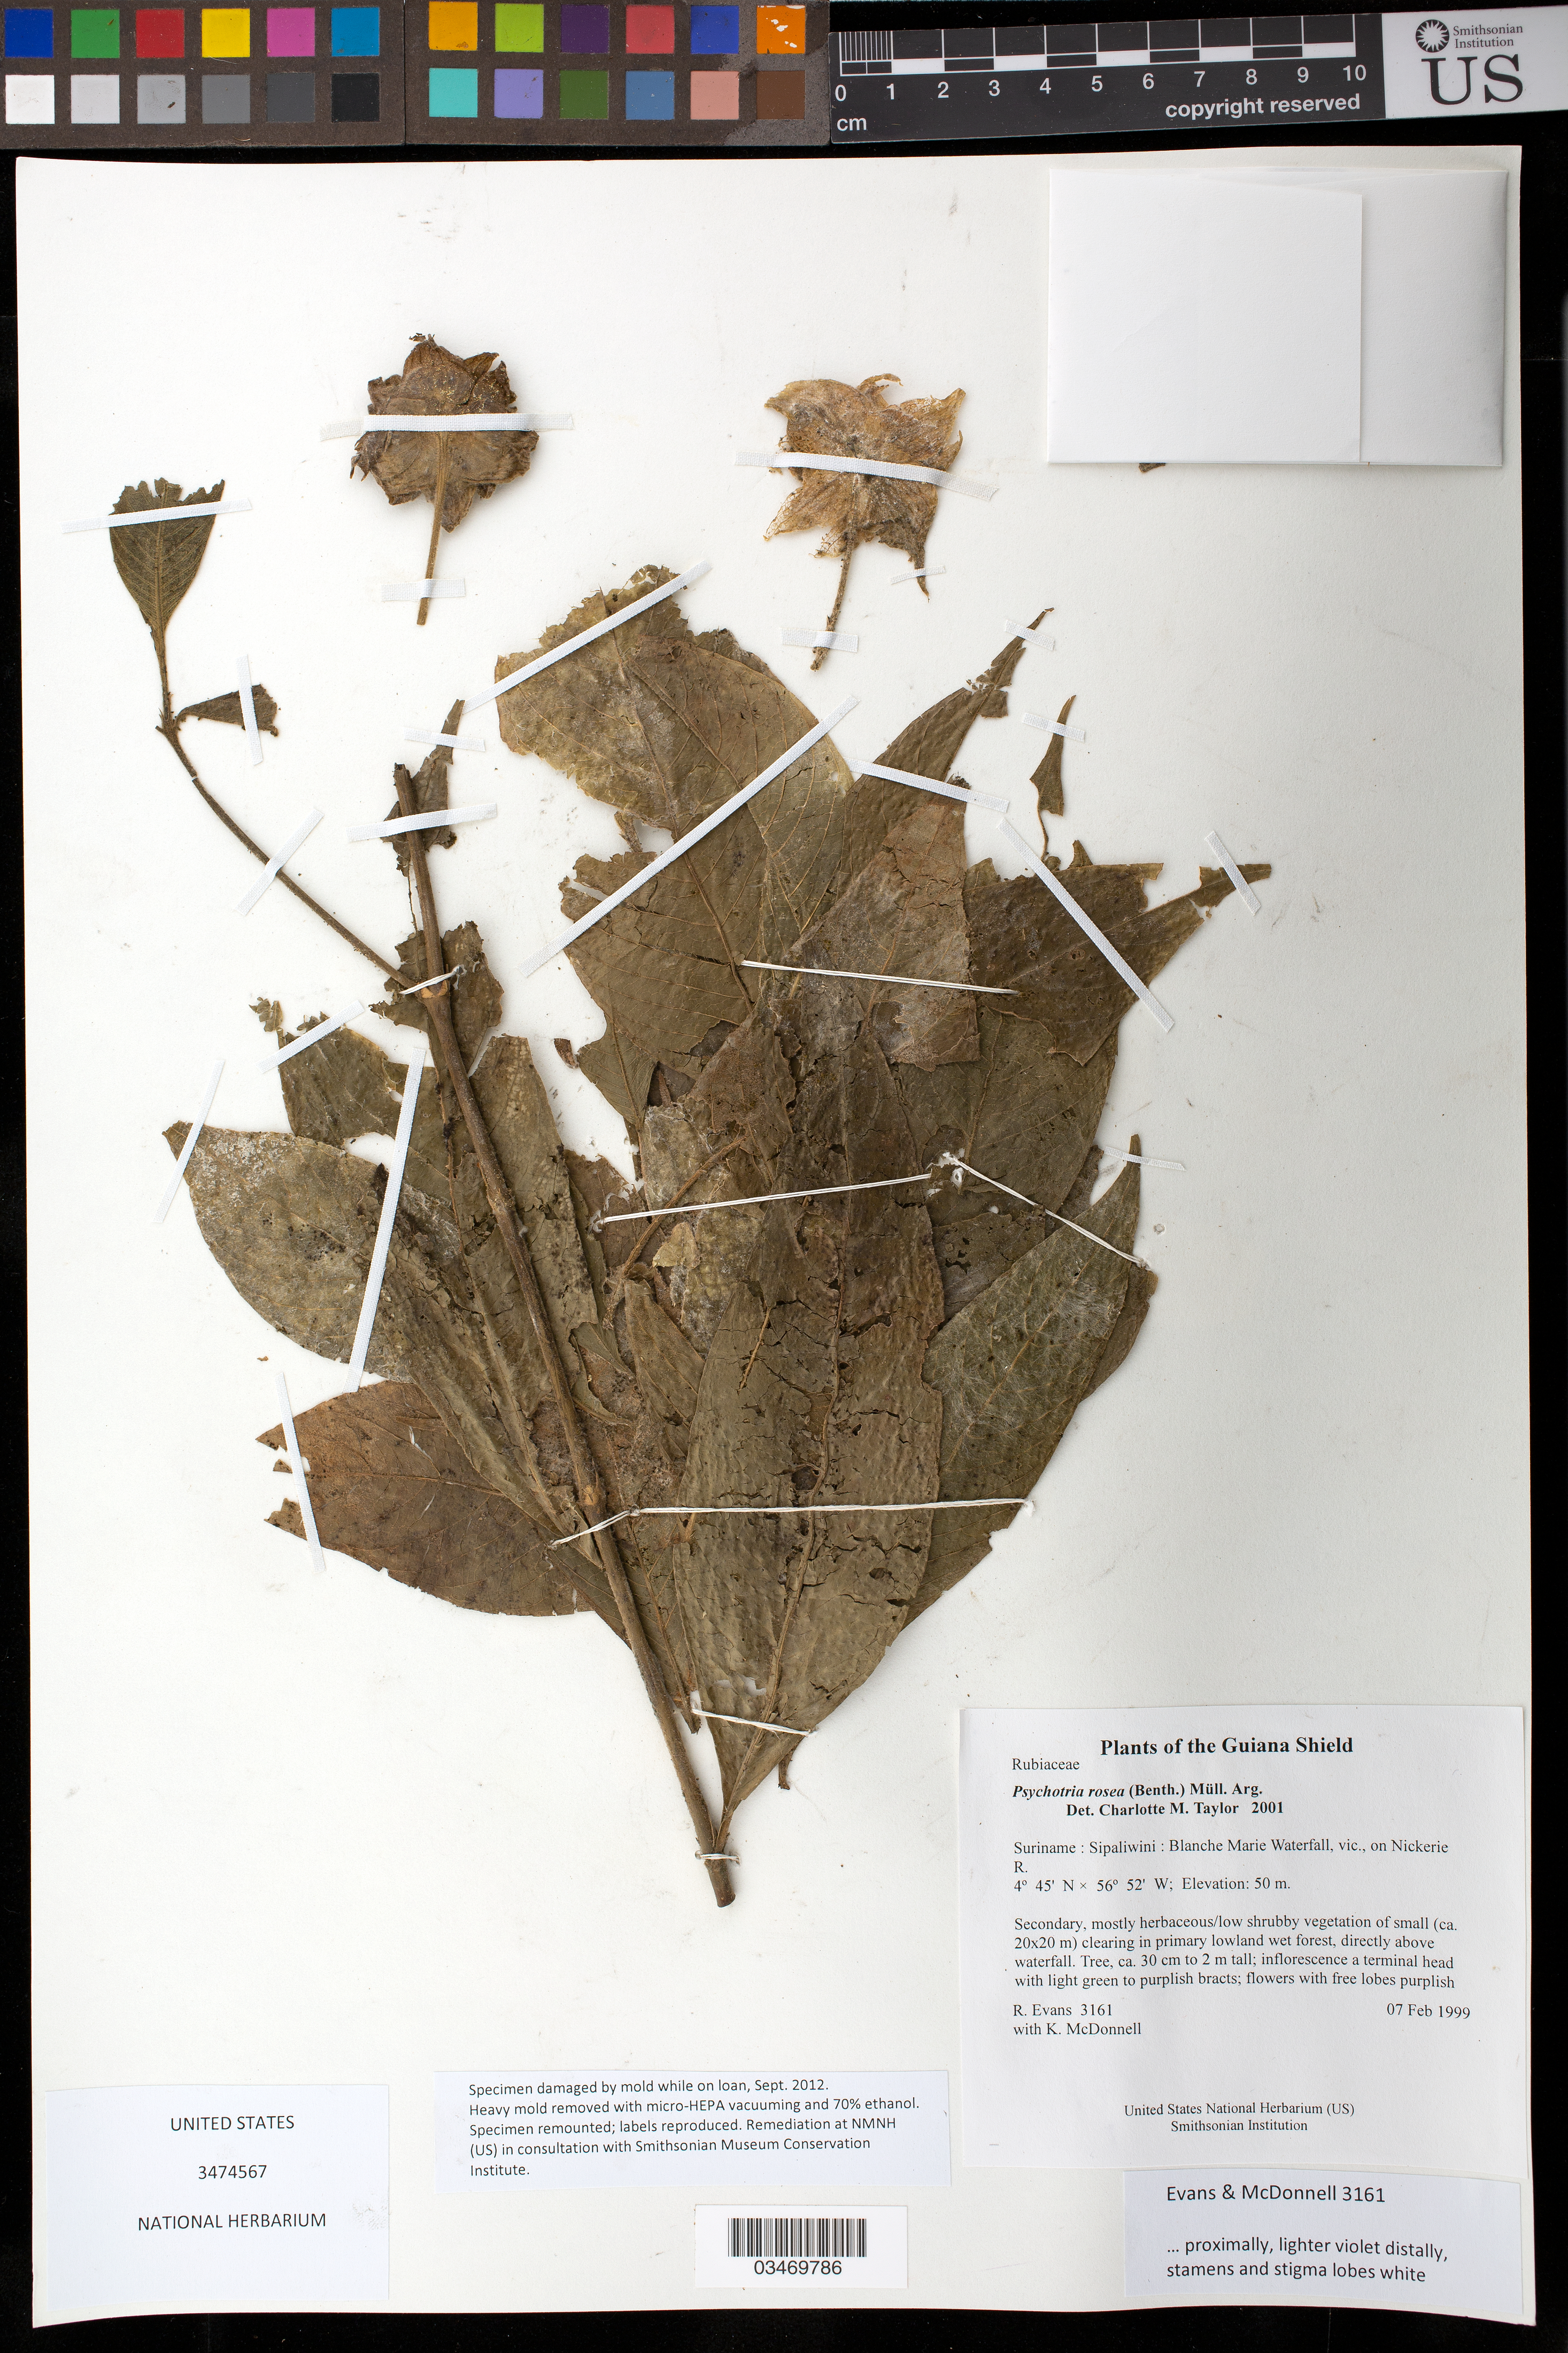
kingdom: Plantae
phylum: Tracheophyta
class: Magnoliopsida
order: Gentianales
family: Rubiaceae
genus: Psychotria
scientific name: Psychotria rosea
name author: (Benth.) Müll. Arg.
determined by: Taylor, Charlotte M.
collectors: R. Evans & K. McDonnell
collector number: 3161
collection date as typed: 7-Feb-99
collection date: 1999-02-07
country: Suriname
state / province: Sipaliwini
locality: Blanche Marie Waterfall, vic., on Nickerie R.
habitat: Secondary, mostly herbaceous/low shrubby vegetation of small (ca. 20x20 m) clearing in primary lowland wet forest, directly above waterfall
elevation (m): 50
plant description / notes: Distribution: Specimen damaged by mold while on loan, Sept. 2012. Heavy mold removed with micro-HEPA vacuuming and 70% ethanol. Specimen remounted; labels reproduced. Remediation at NMNH (US) in consultation with Smithsonian Museum Conservation Institute.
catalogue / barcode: US 3474567